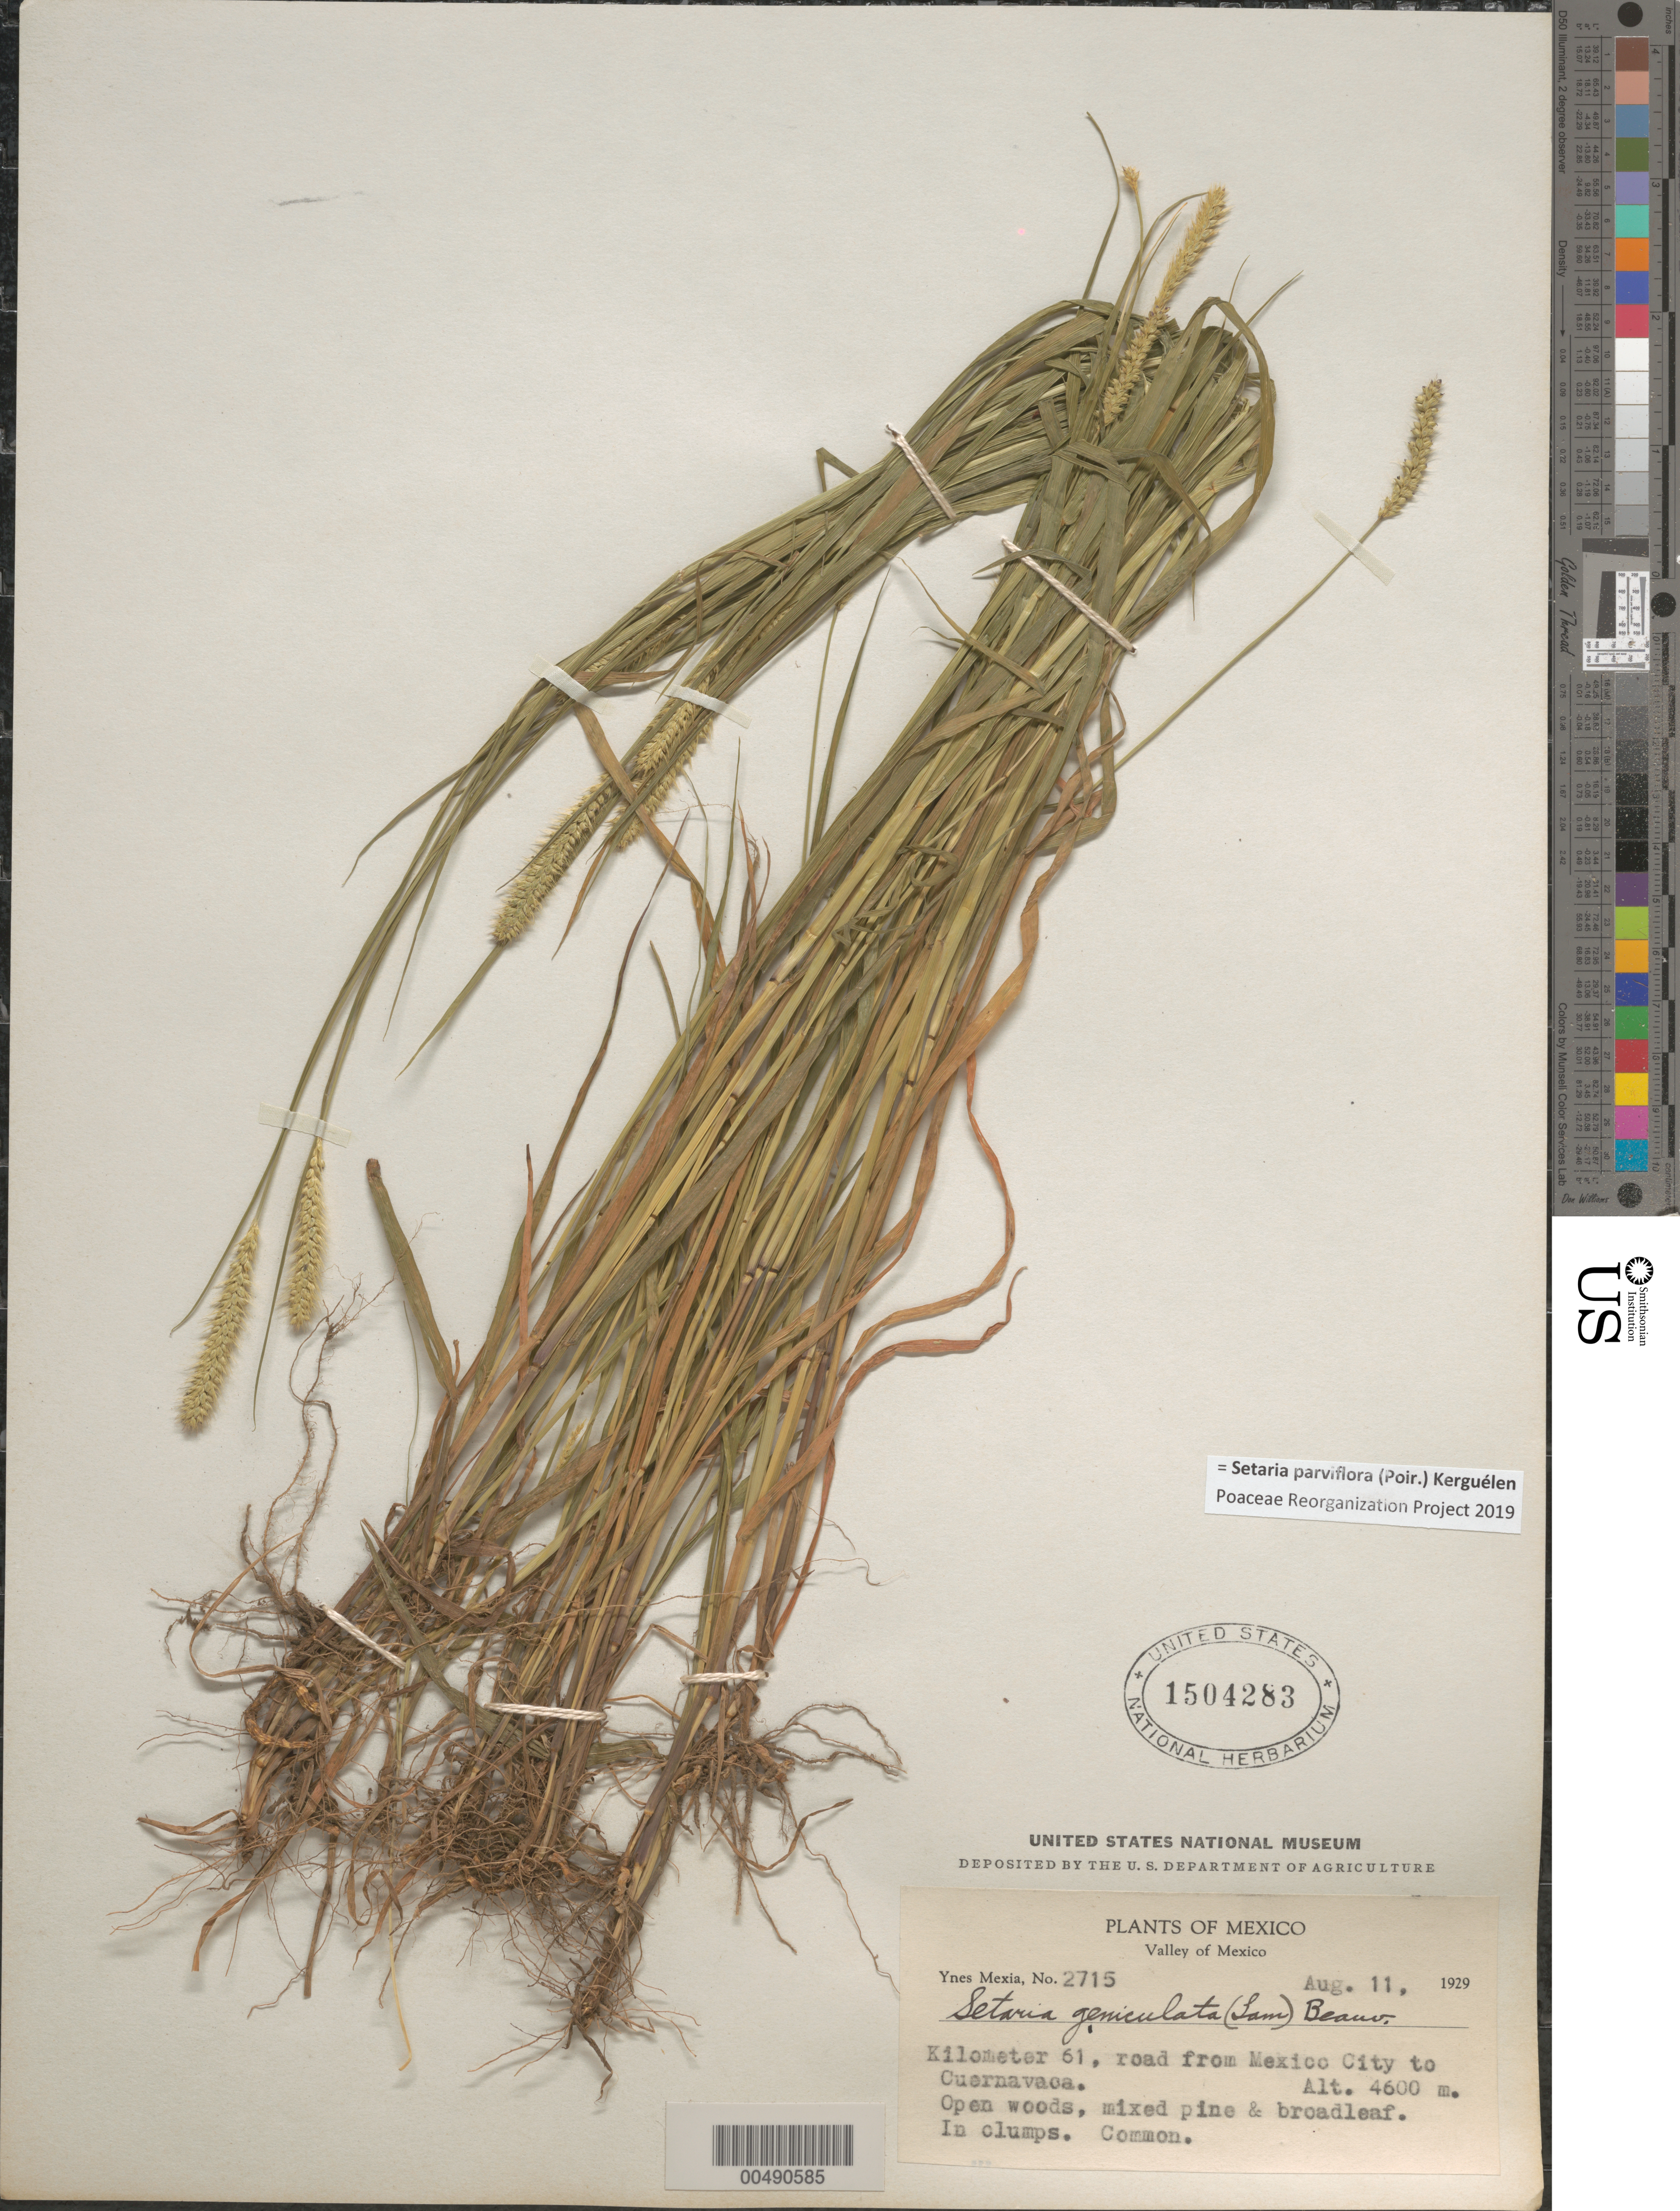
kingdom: Plantae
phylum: Tracheophyta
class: Liliopsida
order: Poales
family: Poaceae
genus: Setaria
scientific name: Setaria parviflora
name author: (Poir.) Kerguélen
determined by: Poaceae Reorganization Project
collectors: Y. Mexia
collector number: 2715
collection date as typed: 11 Aug 1929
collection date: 1929-08-11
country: Mexico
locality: Valley of Mexico, Km 61, rd from Mexico City to Cuernavaca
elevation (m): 4600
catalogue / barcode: US 1504283